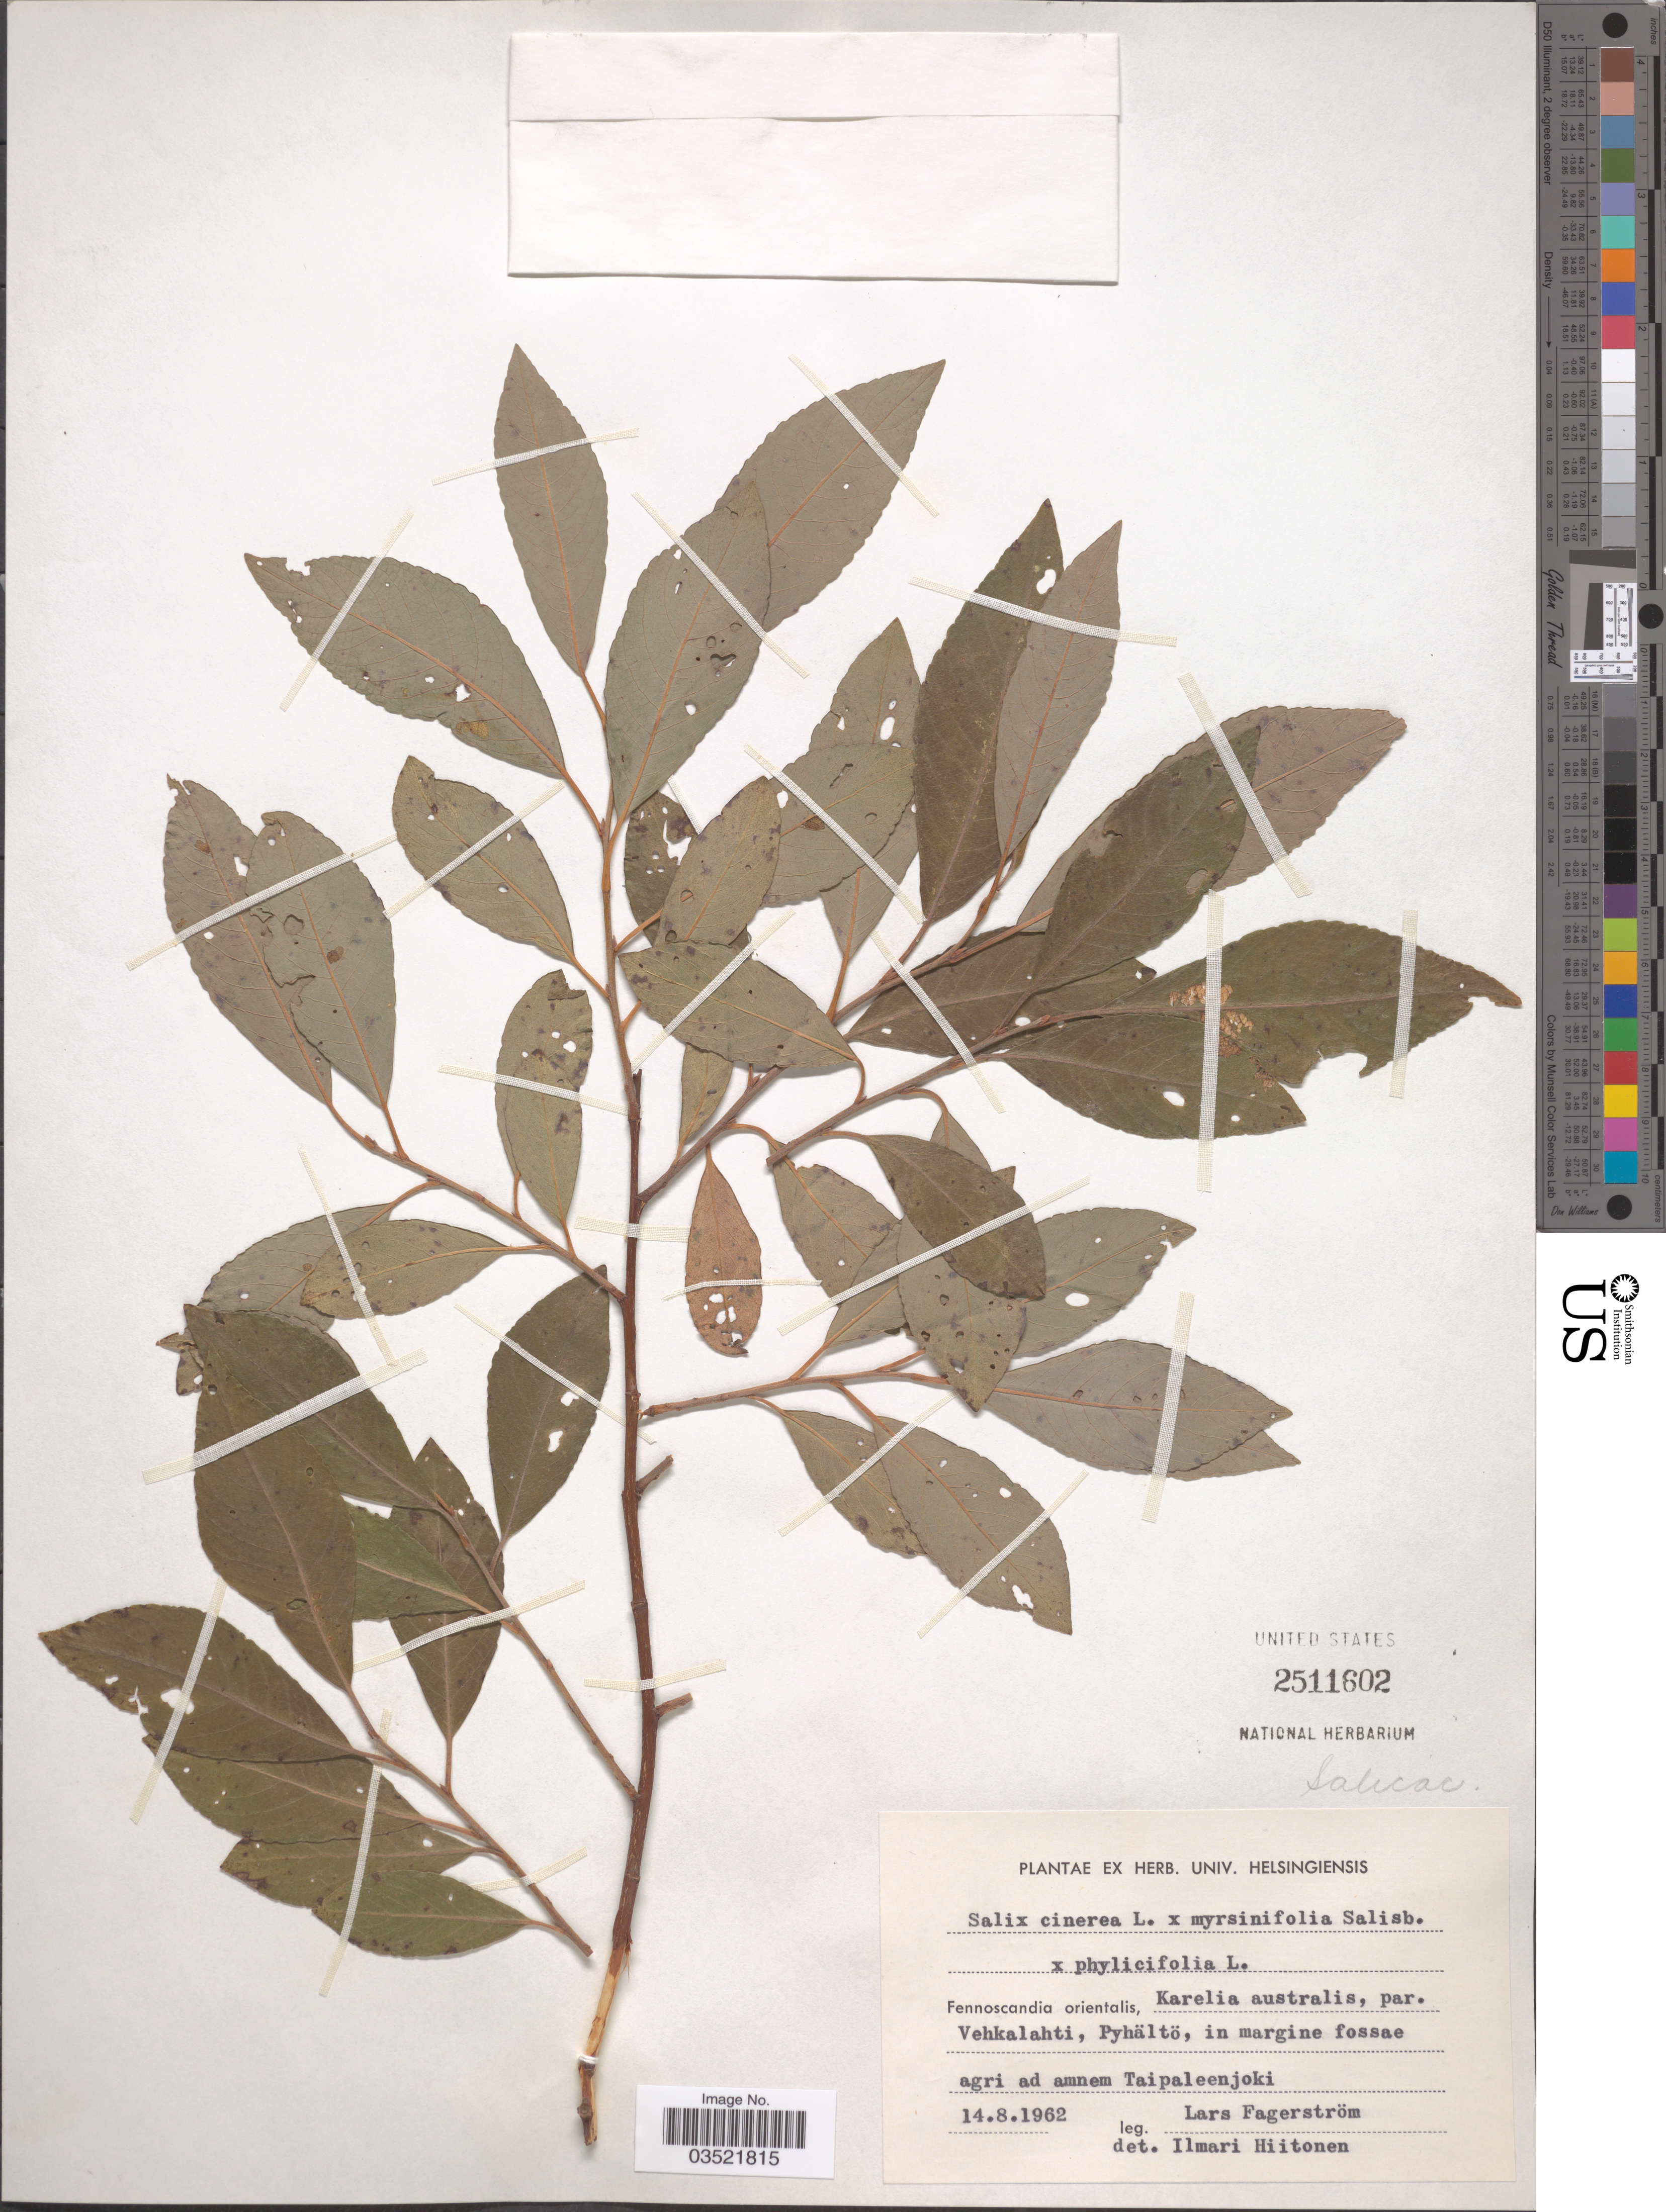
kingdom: Plantae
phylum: Tracheophyta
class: Magnoliopsida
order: Malpighiales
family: Salicaceae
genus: Salix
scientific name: Salix cinerea x S. myrsinifolia Salisb. x S. phylicifolia L.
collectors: L. Fagerstrom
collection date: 1962-08-14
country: Russian Federation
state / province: Karelia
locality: Fennoscandia orientalis, Karelia australis, par. Vehkalahti, Pyhältö, in margine fossae agri ad amnem Taipaleenjoki.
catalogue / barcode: US 2511602